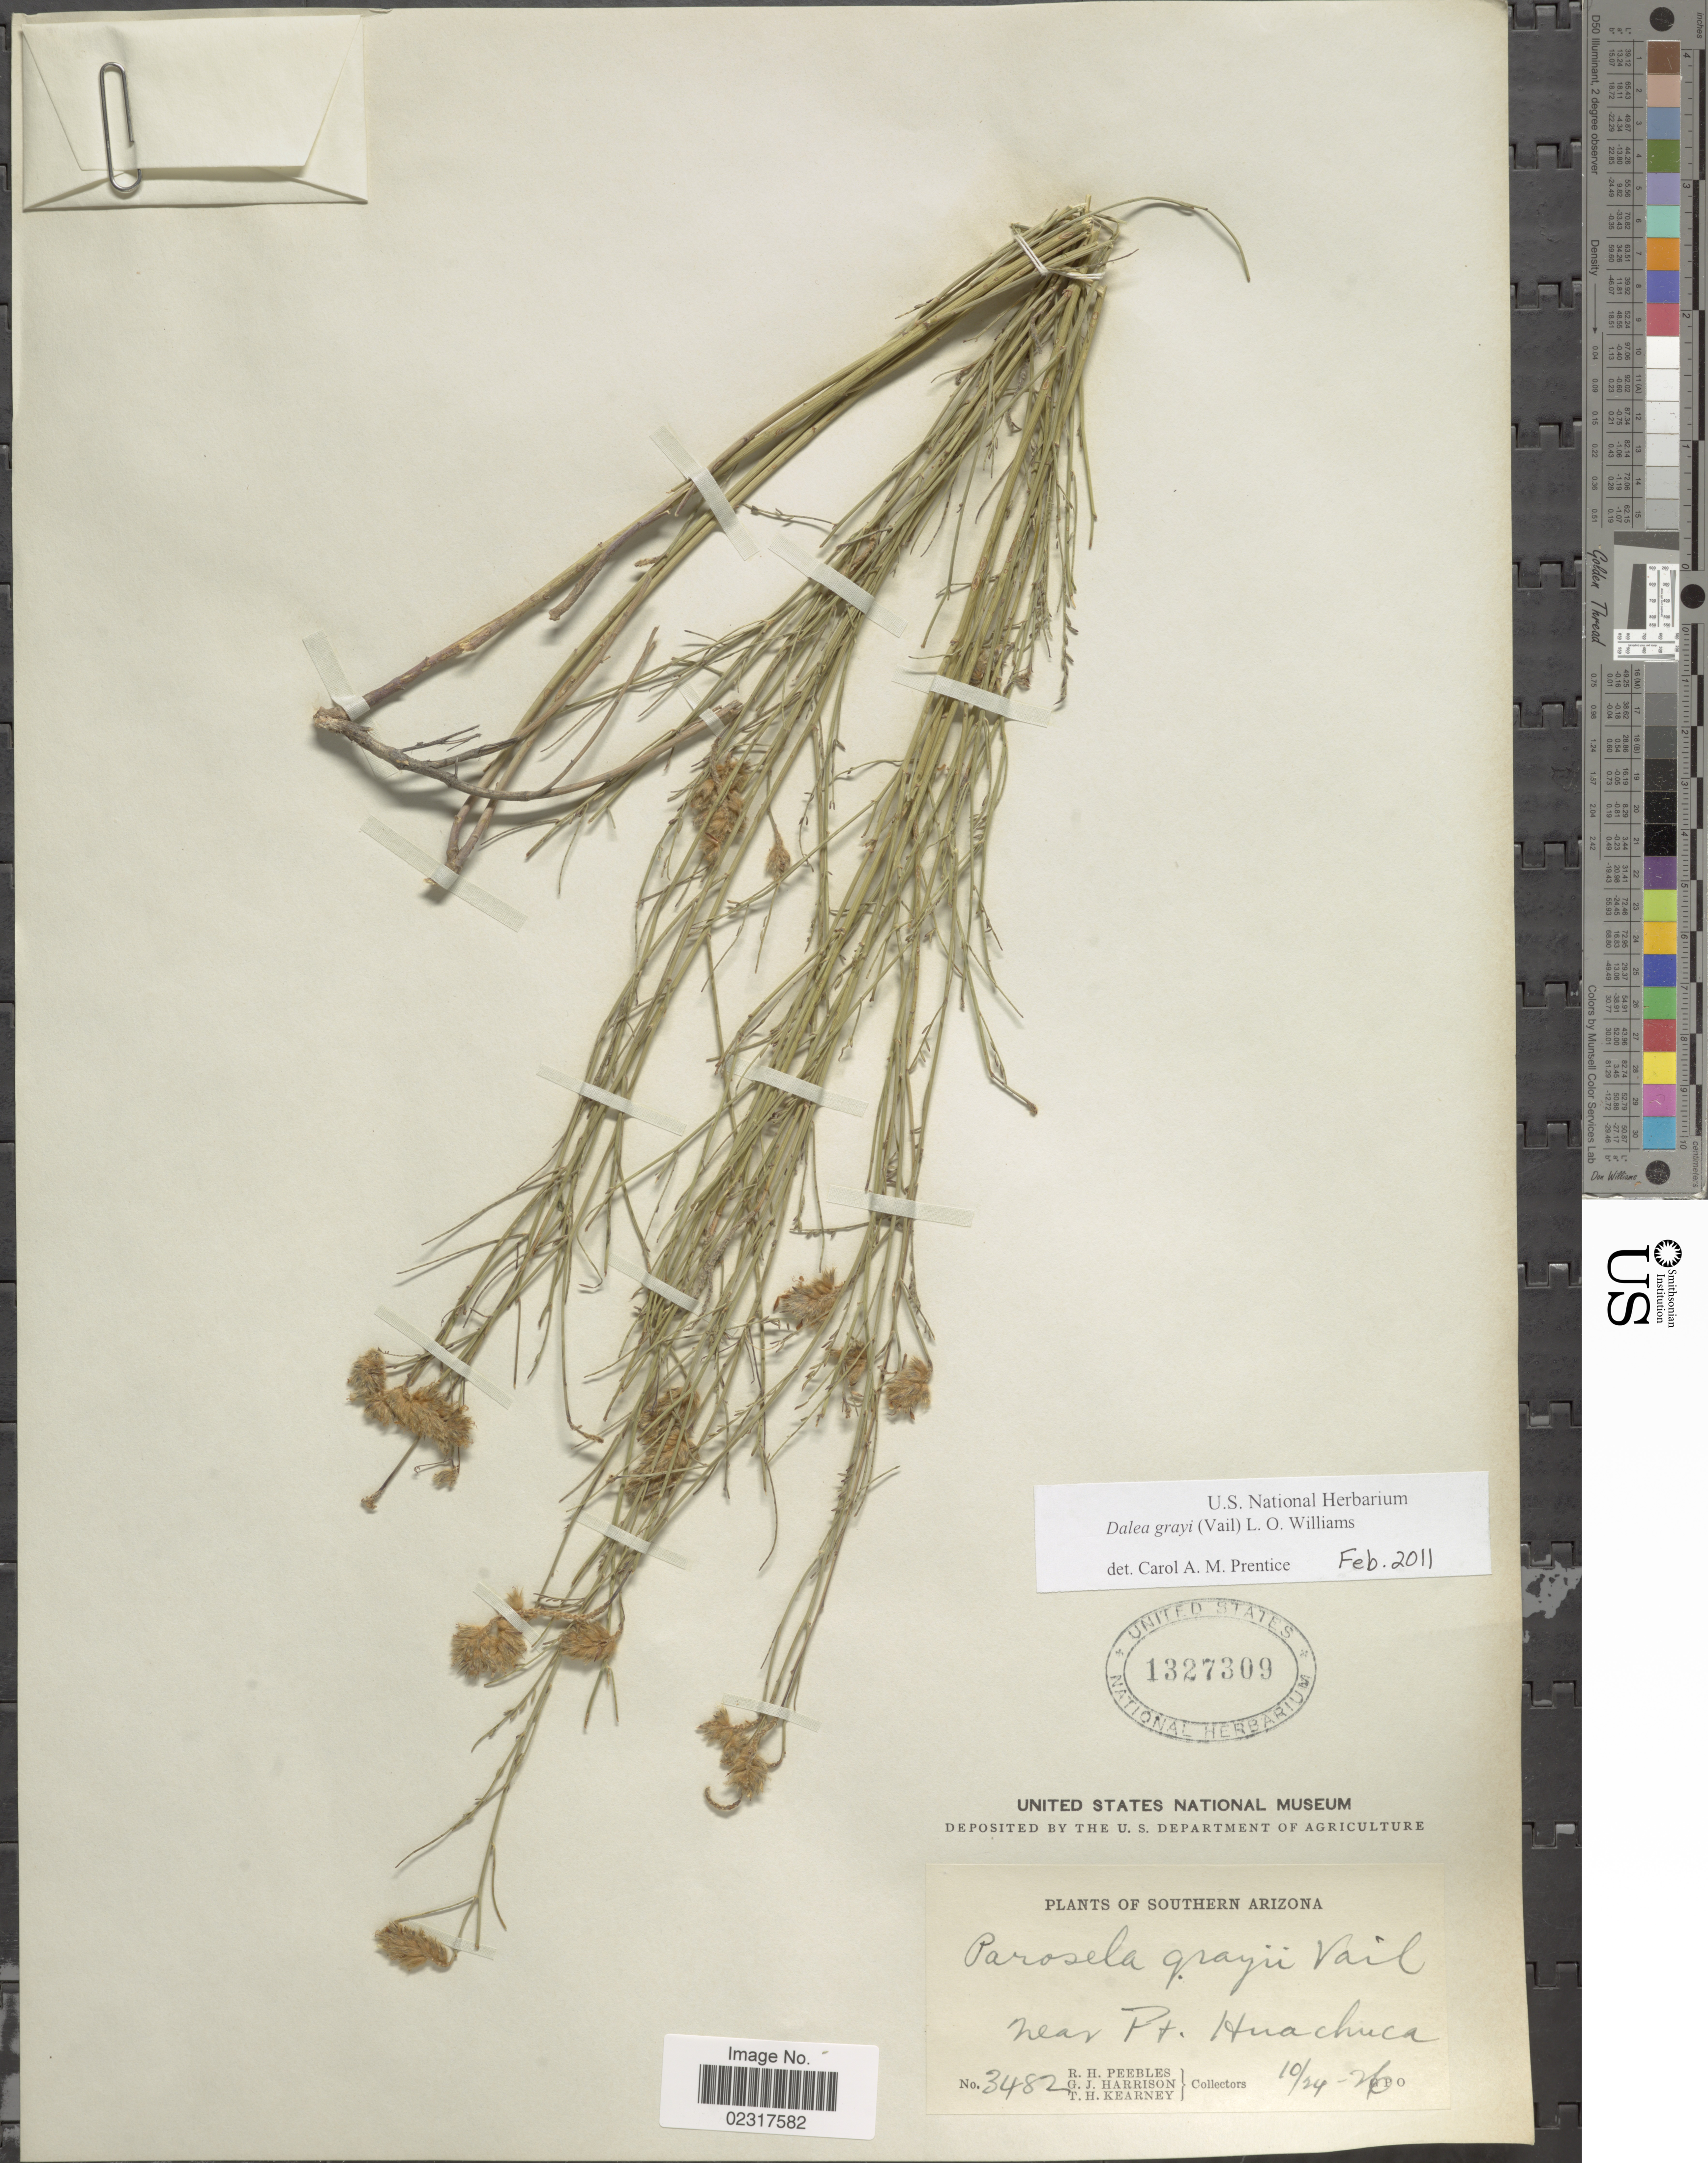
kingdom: Plantae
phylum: Tracheophyta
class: Magnoliopsida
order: Fabales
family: Fabaceae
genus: Dalea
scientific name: Dalea grayi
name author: (Vail) L.O. Williams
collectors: R. H. Peebles, G. J. Harrison & T. H. Kearney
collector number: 3482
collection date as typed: Transcribed d/m/y: 24/10/26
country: United States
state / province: Arizona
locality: Southern Arizona, near Pt. Huachuca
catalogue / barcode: US 1327309